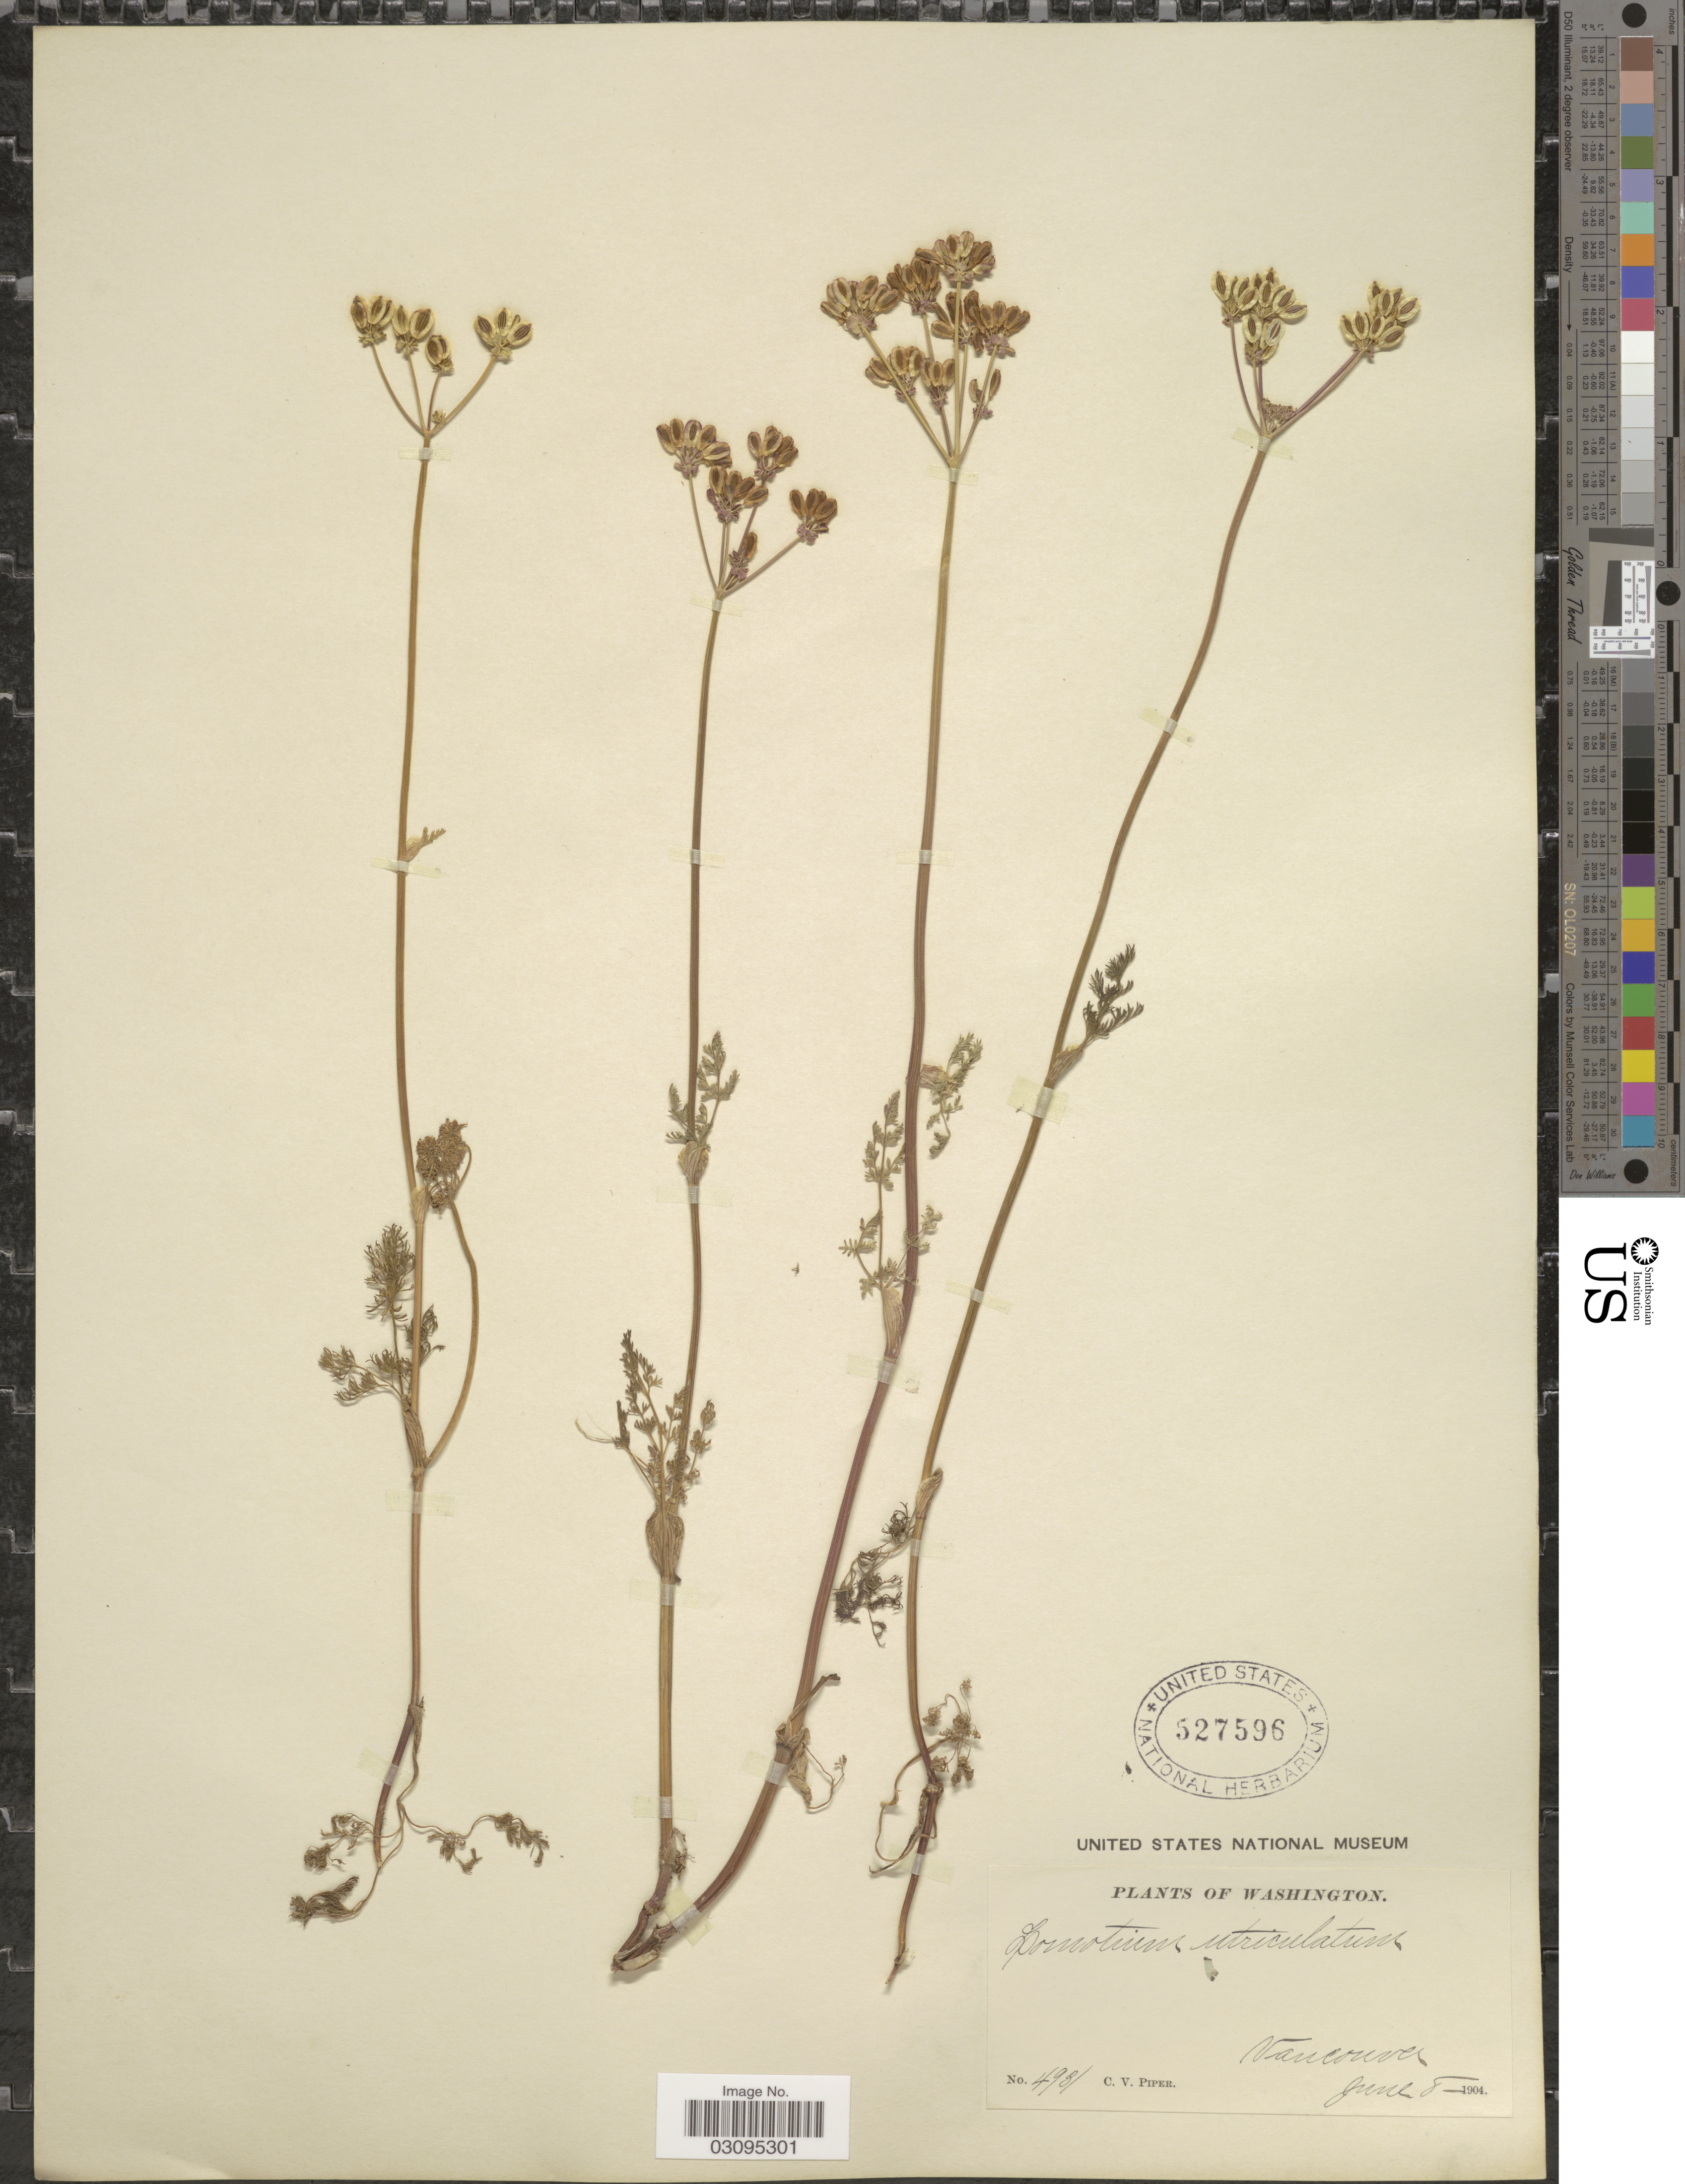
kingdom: Plantae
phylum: Tracheophyta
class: Magnoliopsida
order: Apiales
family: Apiaceae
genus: Lomatium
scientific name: Lomatium utriculatum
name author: (Nutt. ex Torr. & A. Gray) J.M. Coult. & Rose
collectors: C. V. Piper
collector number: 4931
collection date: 1904-06-08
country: United States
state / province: Washington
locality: Vancouver.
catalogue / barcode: US 527596